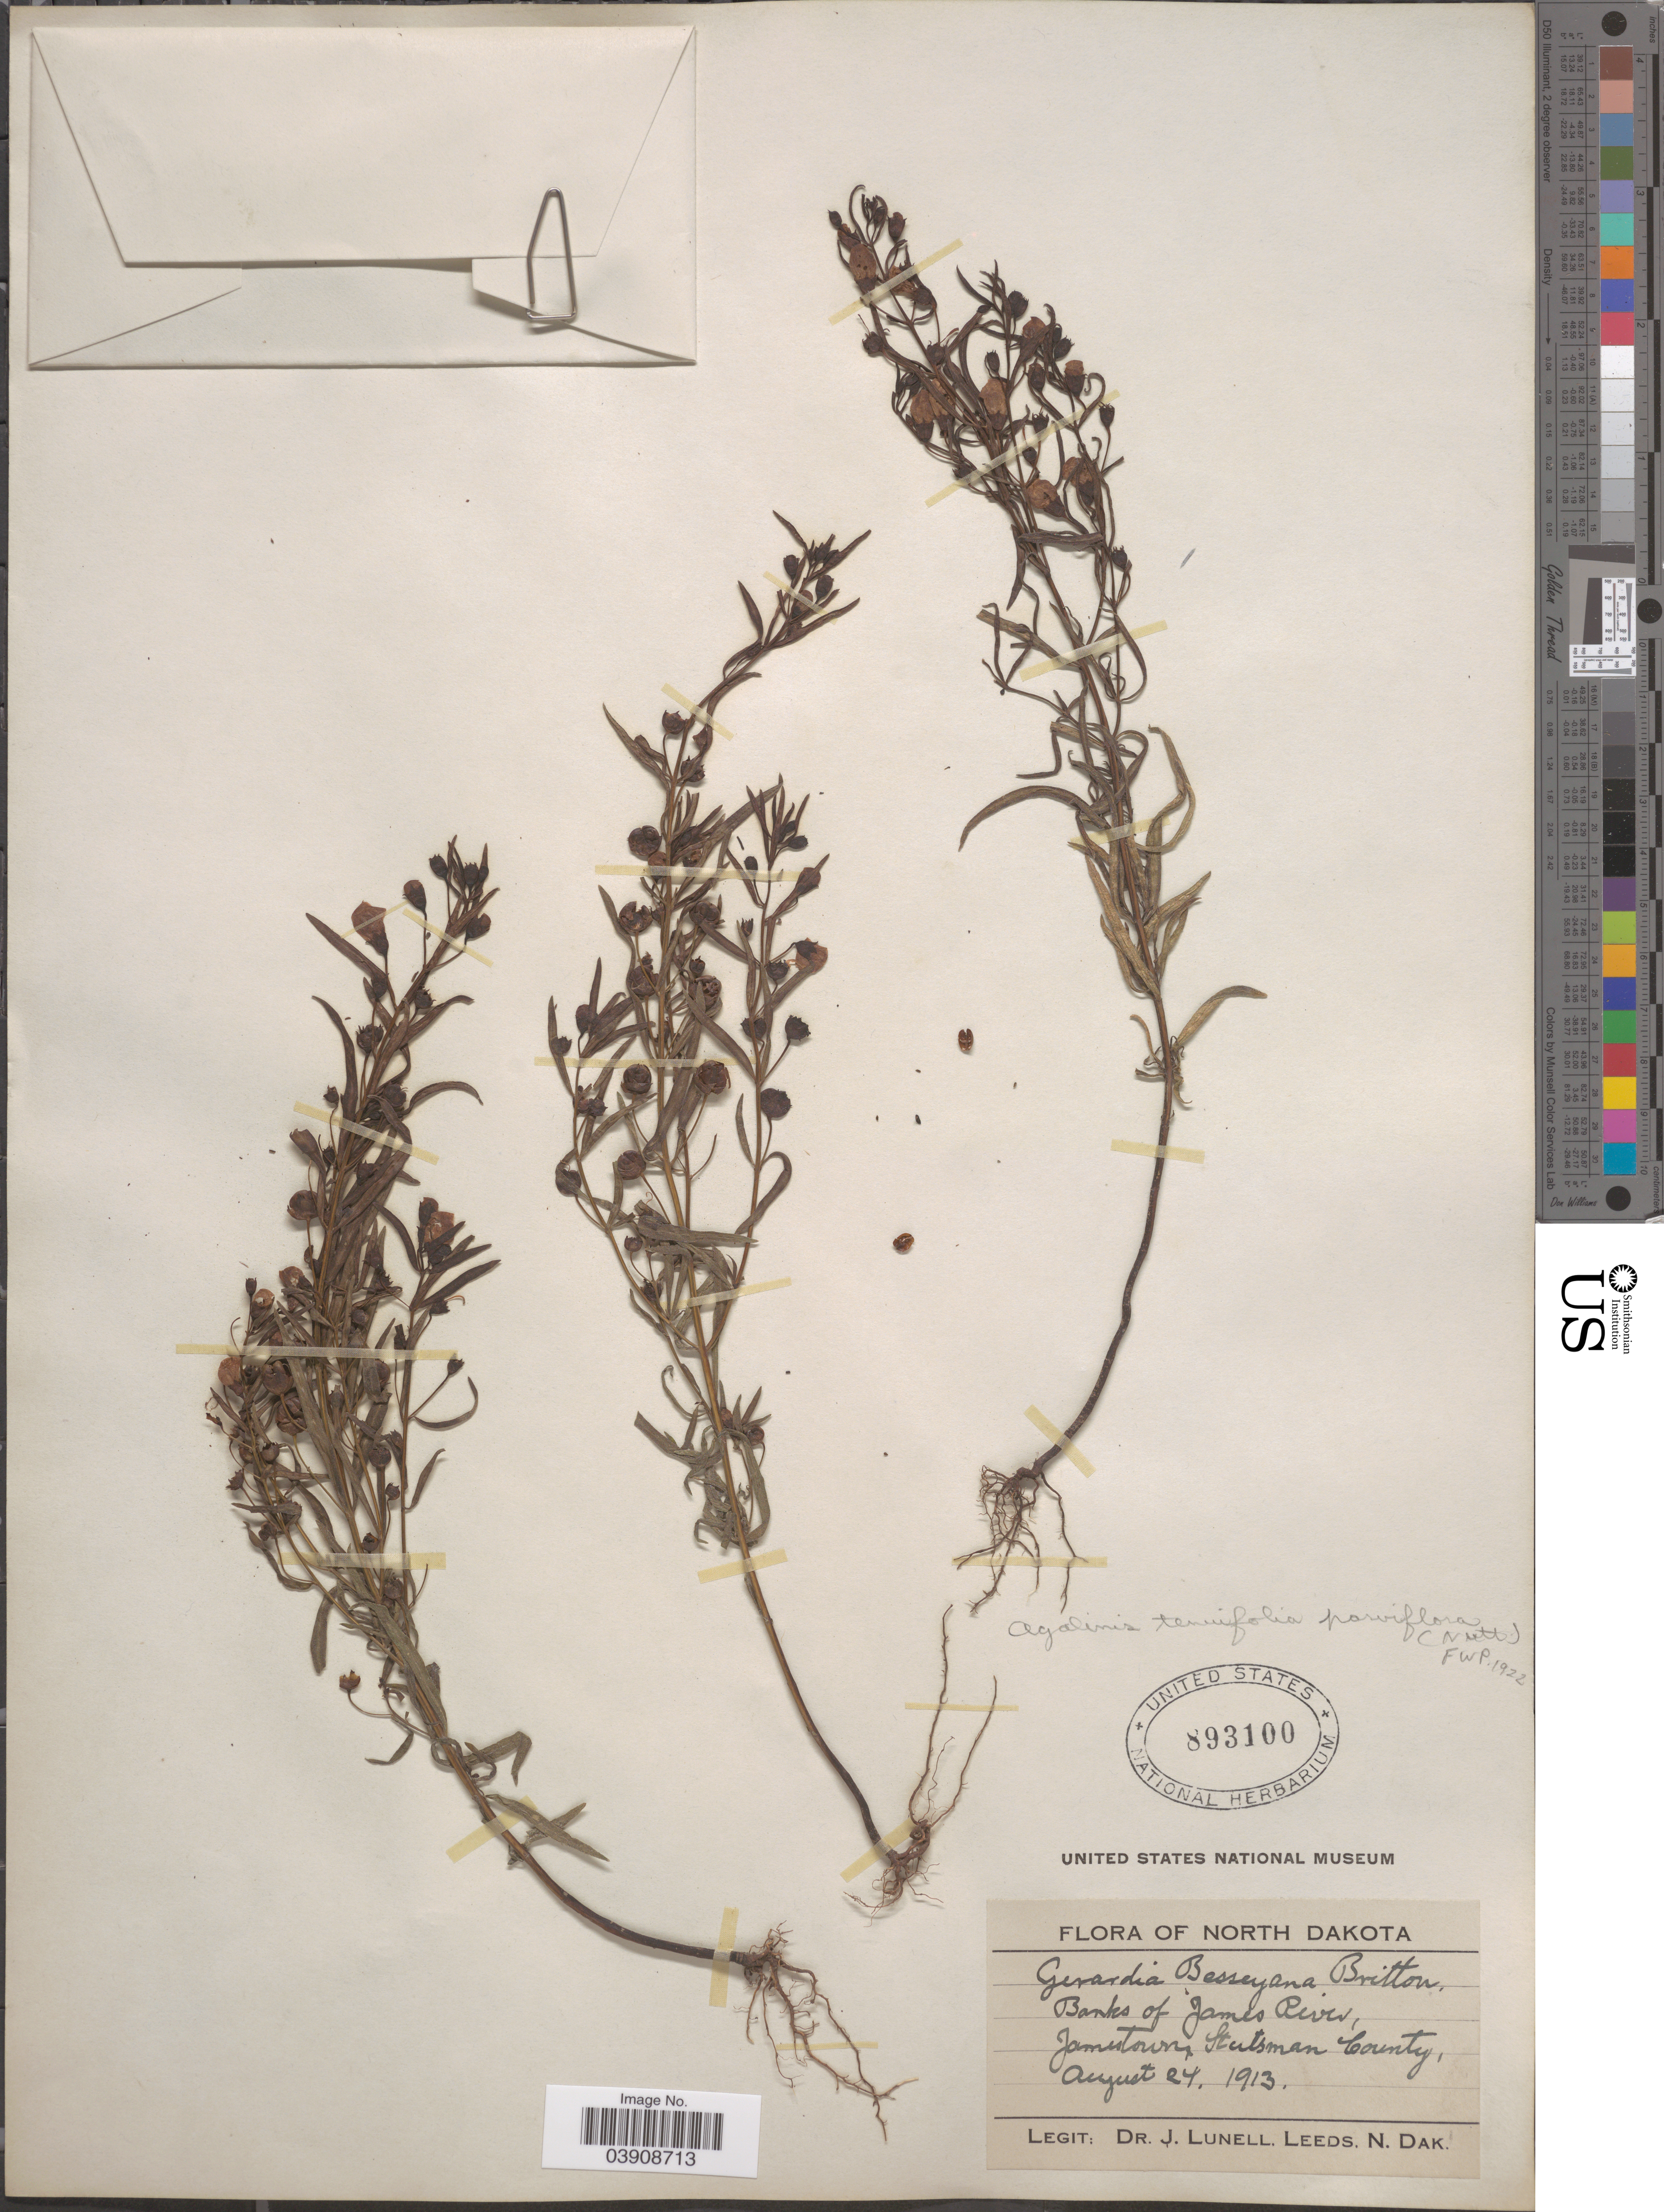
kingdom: Plantae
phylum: Tracheophyta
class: Magnoliopsida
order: Lamiales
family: Orobanchaceae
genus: Agalinis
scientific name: Agalinis tenuifolia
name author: (Vahl) Raf.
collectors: J. Lunell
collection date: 1913-08-24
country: United States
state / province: North Dakota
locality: Banks of James River, Jamestown, Stutsman County.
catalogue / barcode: US 893100